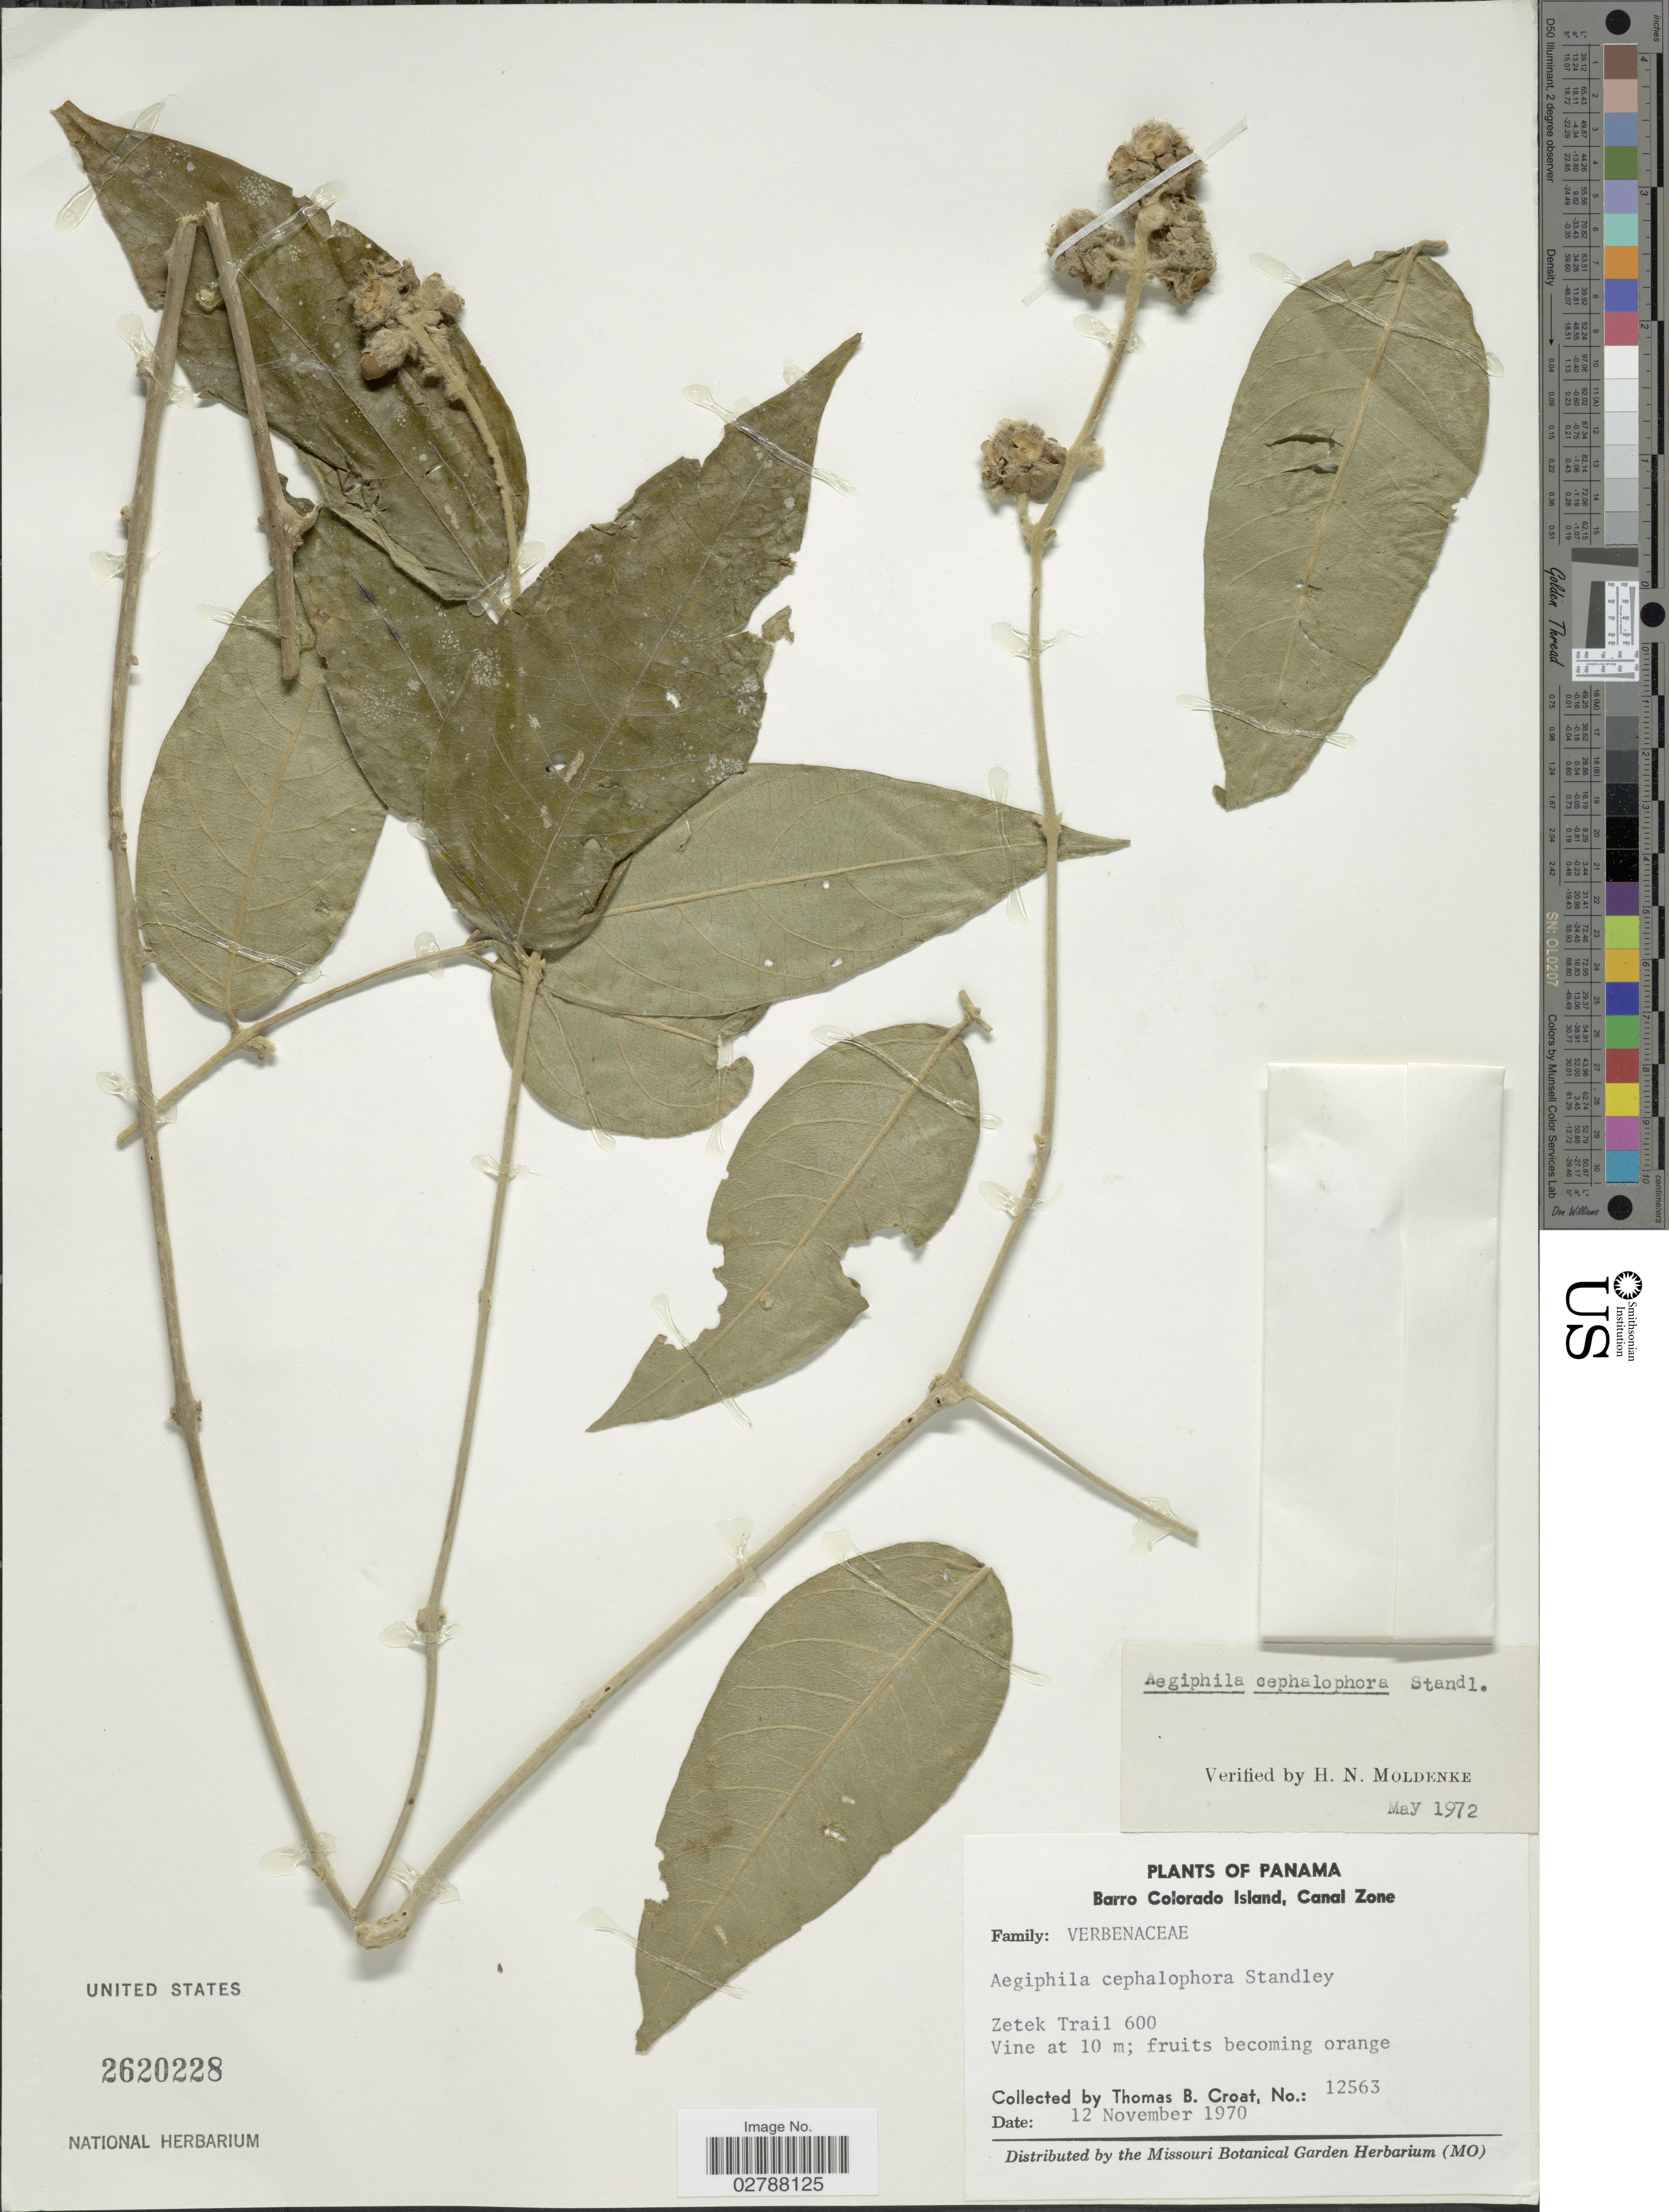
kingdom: Plantae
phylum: Tracheophyta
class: Magnoliopsida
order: Lamiales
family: Lamiaceae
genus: Aegiphila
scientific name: Aegiphila cephalophora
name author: Standl.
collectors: T. B. Croat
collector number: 12563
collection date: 1970-11-12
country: Panama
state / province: Panamá Oeste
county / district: Canal Zone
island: Barro Colorado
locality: Barro Colorado Island, Canal Zone. Zetek Trail.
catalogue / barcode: US 2620228